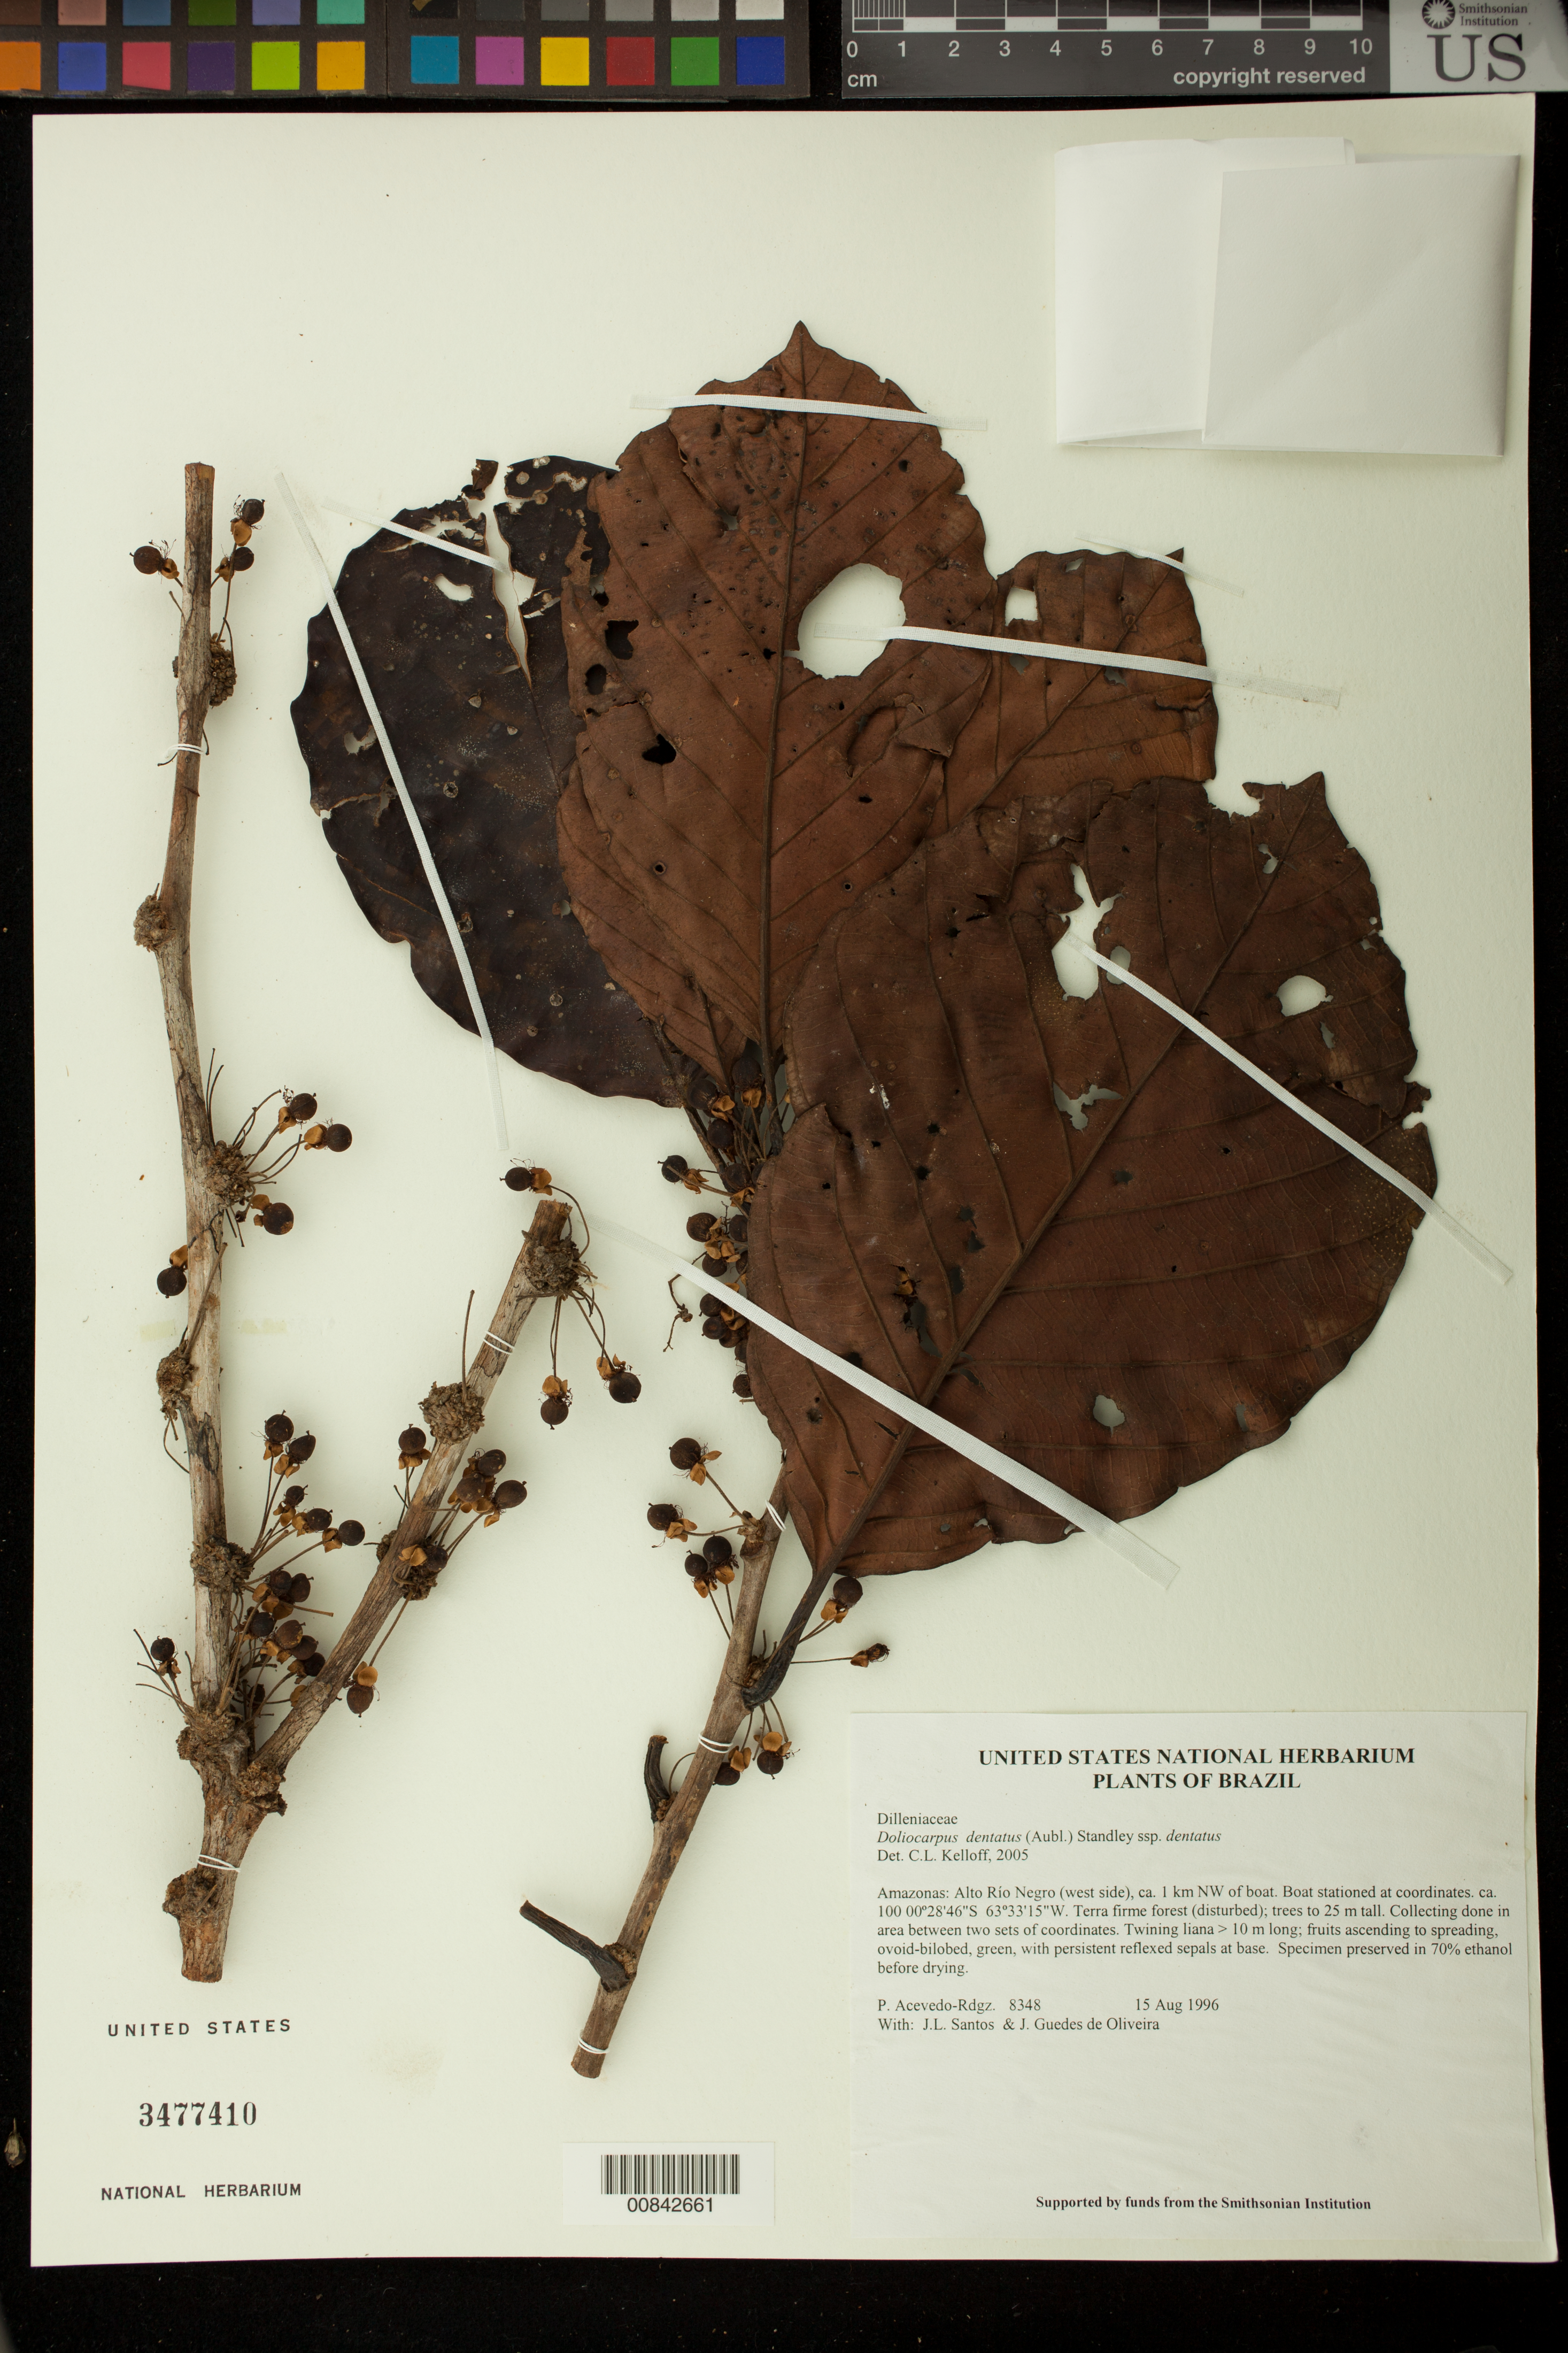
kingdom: Plantae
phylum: Tracheophyta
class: Magnoliopsida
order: Dilleniales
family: Dilleniaceae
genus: Doliocarpus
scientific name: Doliocarpus dentatus subsp. latifolius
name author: Kubitzki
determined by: Victor Longhi Monzoli, João, (BRAZIL)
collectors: P. Acevedo-Rodr., J. L. Santos & J. Guedes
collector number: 8348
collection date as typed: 15 Aug 1996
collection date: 1996-08-15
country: Brazil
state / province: Amazonas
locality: Amazonas: Alto Río Negro (west side), ca. 1 km NW of boat. Boat stationed at coordinates.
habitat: Terra firme forest (disturbed); trees to 25 m tall. Collecting done in area between two sets of coordinates.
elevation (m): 100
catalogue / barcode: US 3477410